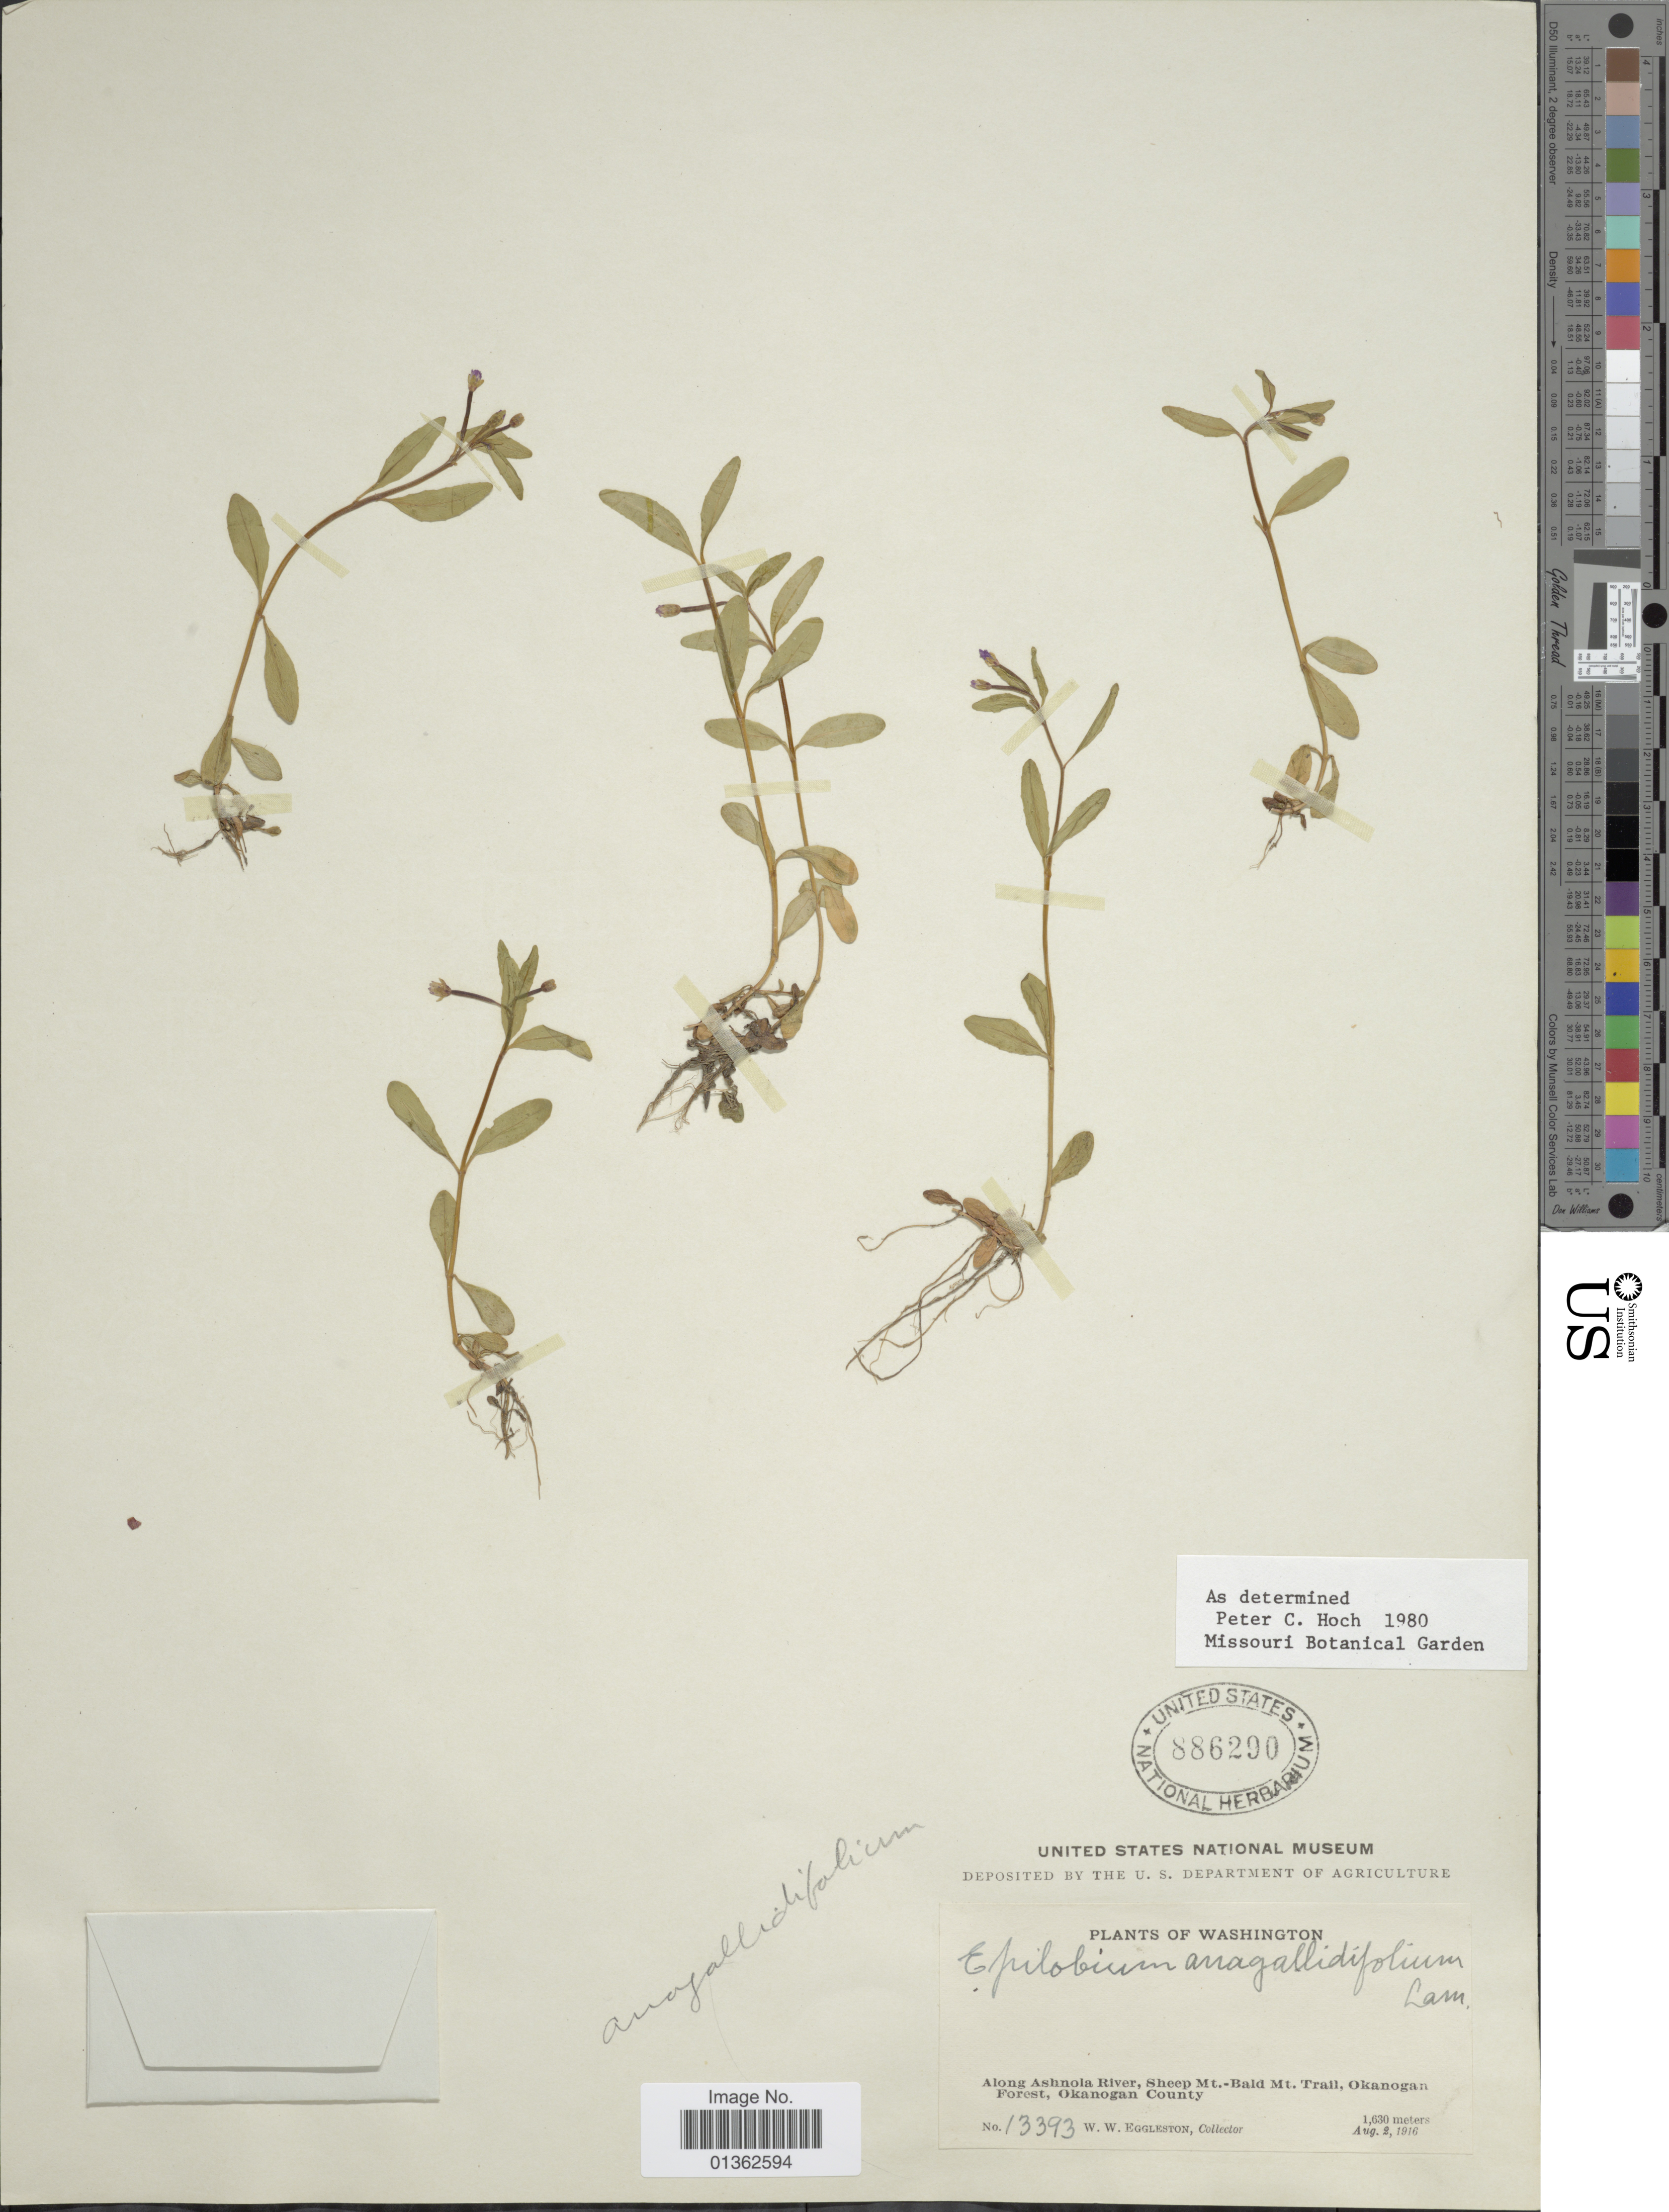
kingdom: Plantae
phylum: Tracheophyta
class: Magnoliopsida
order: Myrtales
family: Onagraceae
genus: Epilobium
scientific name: Epilobium anagallidifolium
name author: Lam.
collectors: W. W. Eggleston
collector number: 13393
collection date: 1916-08-02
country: United States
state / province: Washington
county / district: Okanogan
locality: Along Ashnola River, Sheep Mt-Bald Mt. Trail, Okanogan Forest, Okanogan County.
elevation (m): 1630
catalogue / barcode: US 886290